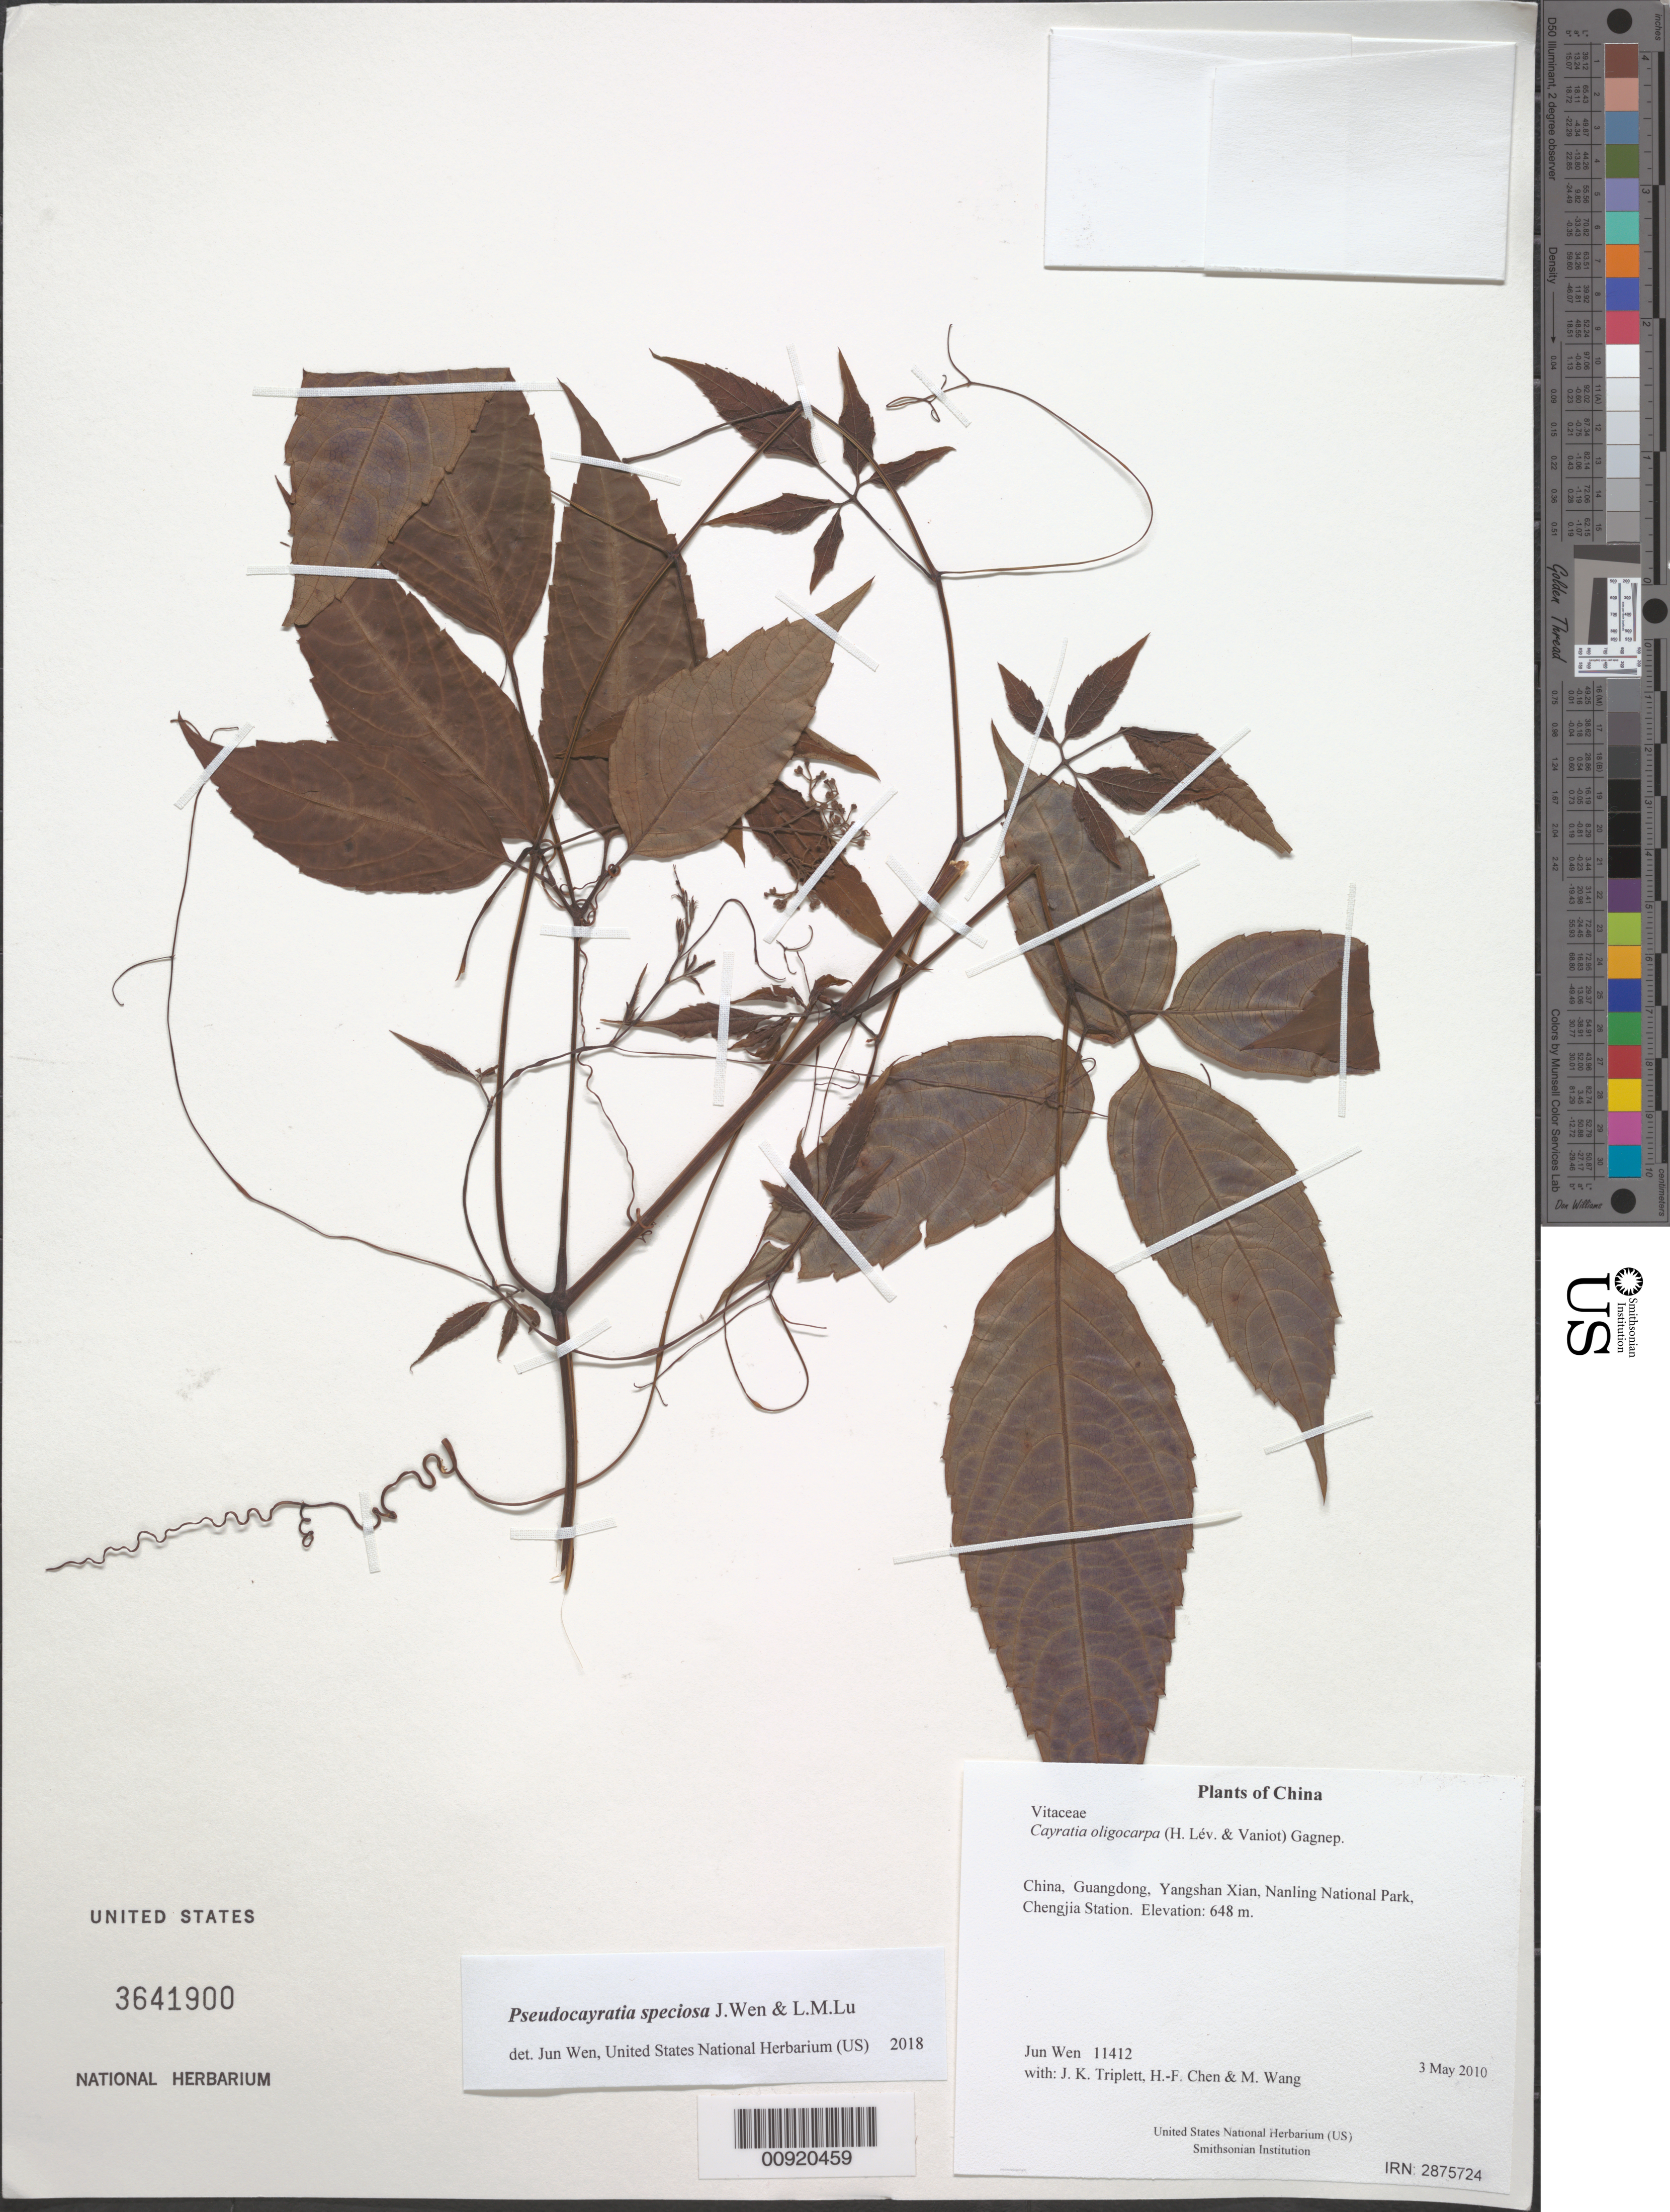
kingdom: Plantae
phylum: Tracheophyta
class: Magnoliopsida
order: Vitales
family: Vitaceae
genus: Cayratia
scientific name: Cayratia oligocarpa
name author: (H. Lév. & Vaniot) Gagnep.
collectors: J. Wen, J. K. Triplett, H.-F. Chen & M. Wang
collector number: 11412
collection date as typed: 3 May 2010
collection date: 2010-05-03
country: China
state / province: Guangdong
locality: Yangshan Xian, Nanling National Park, Chengjia Station.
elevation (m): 648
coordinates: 24 45.624 N, 112 53.497 E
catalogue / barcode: US 3641900